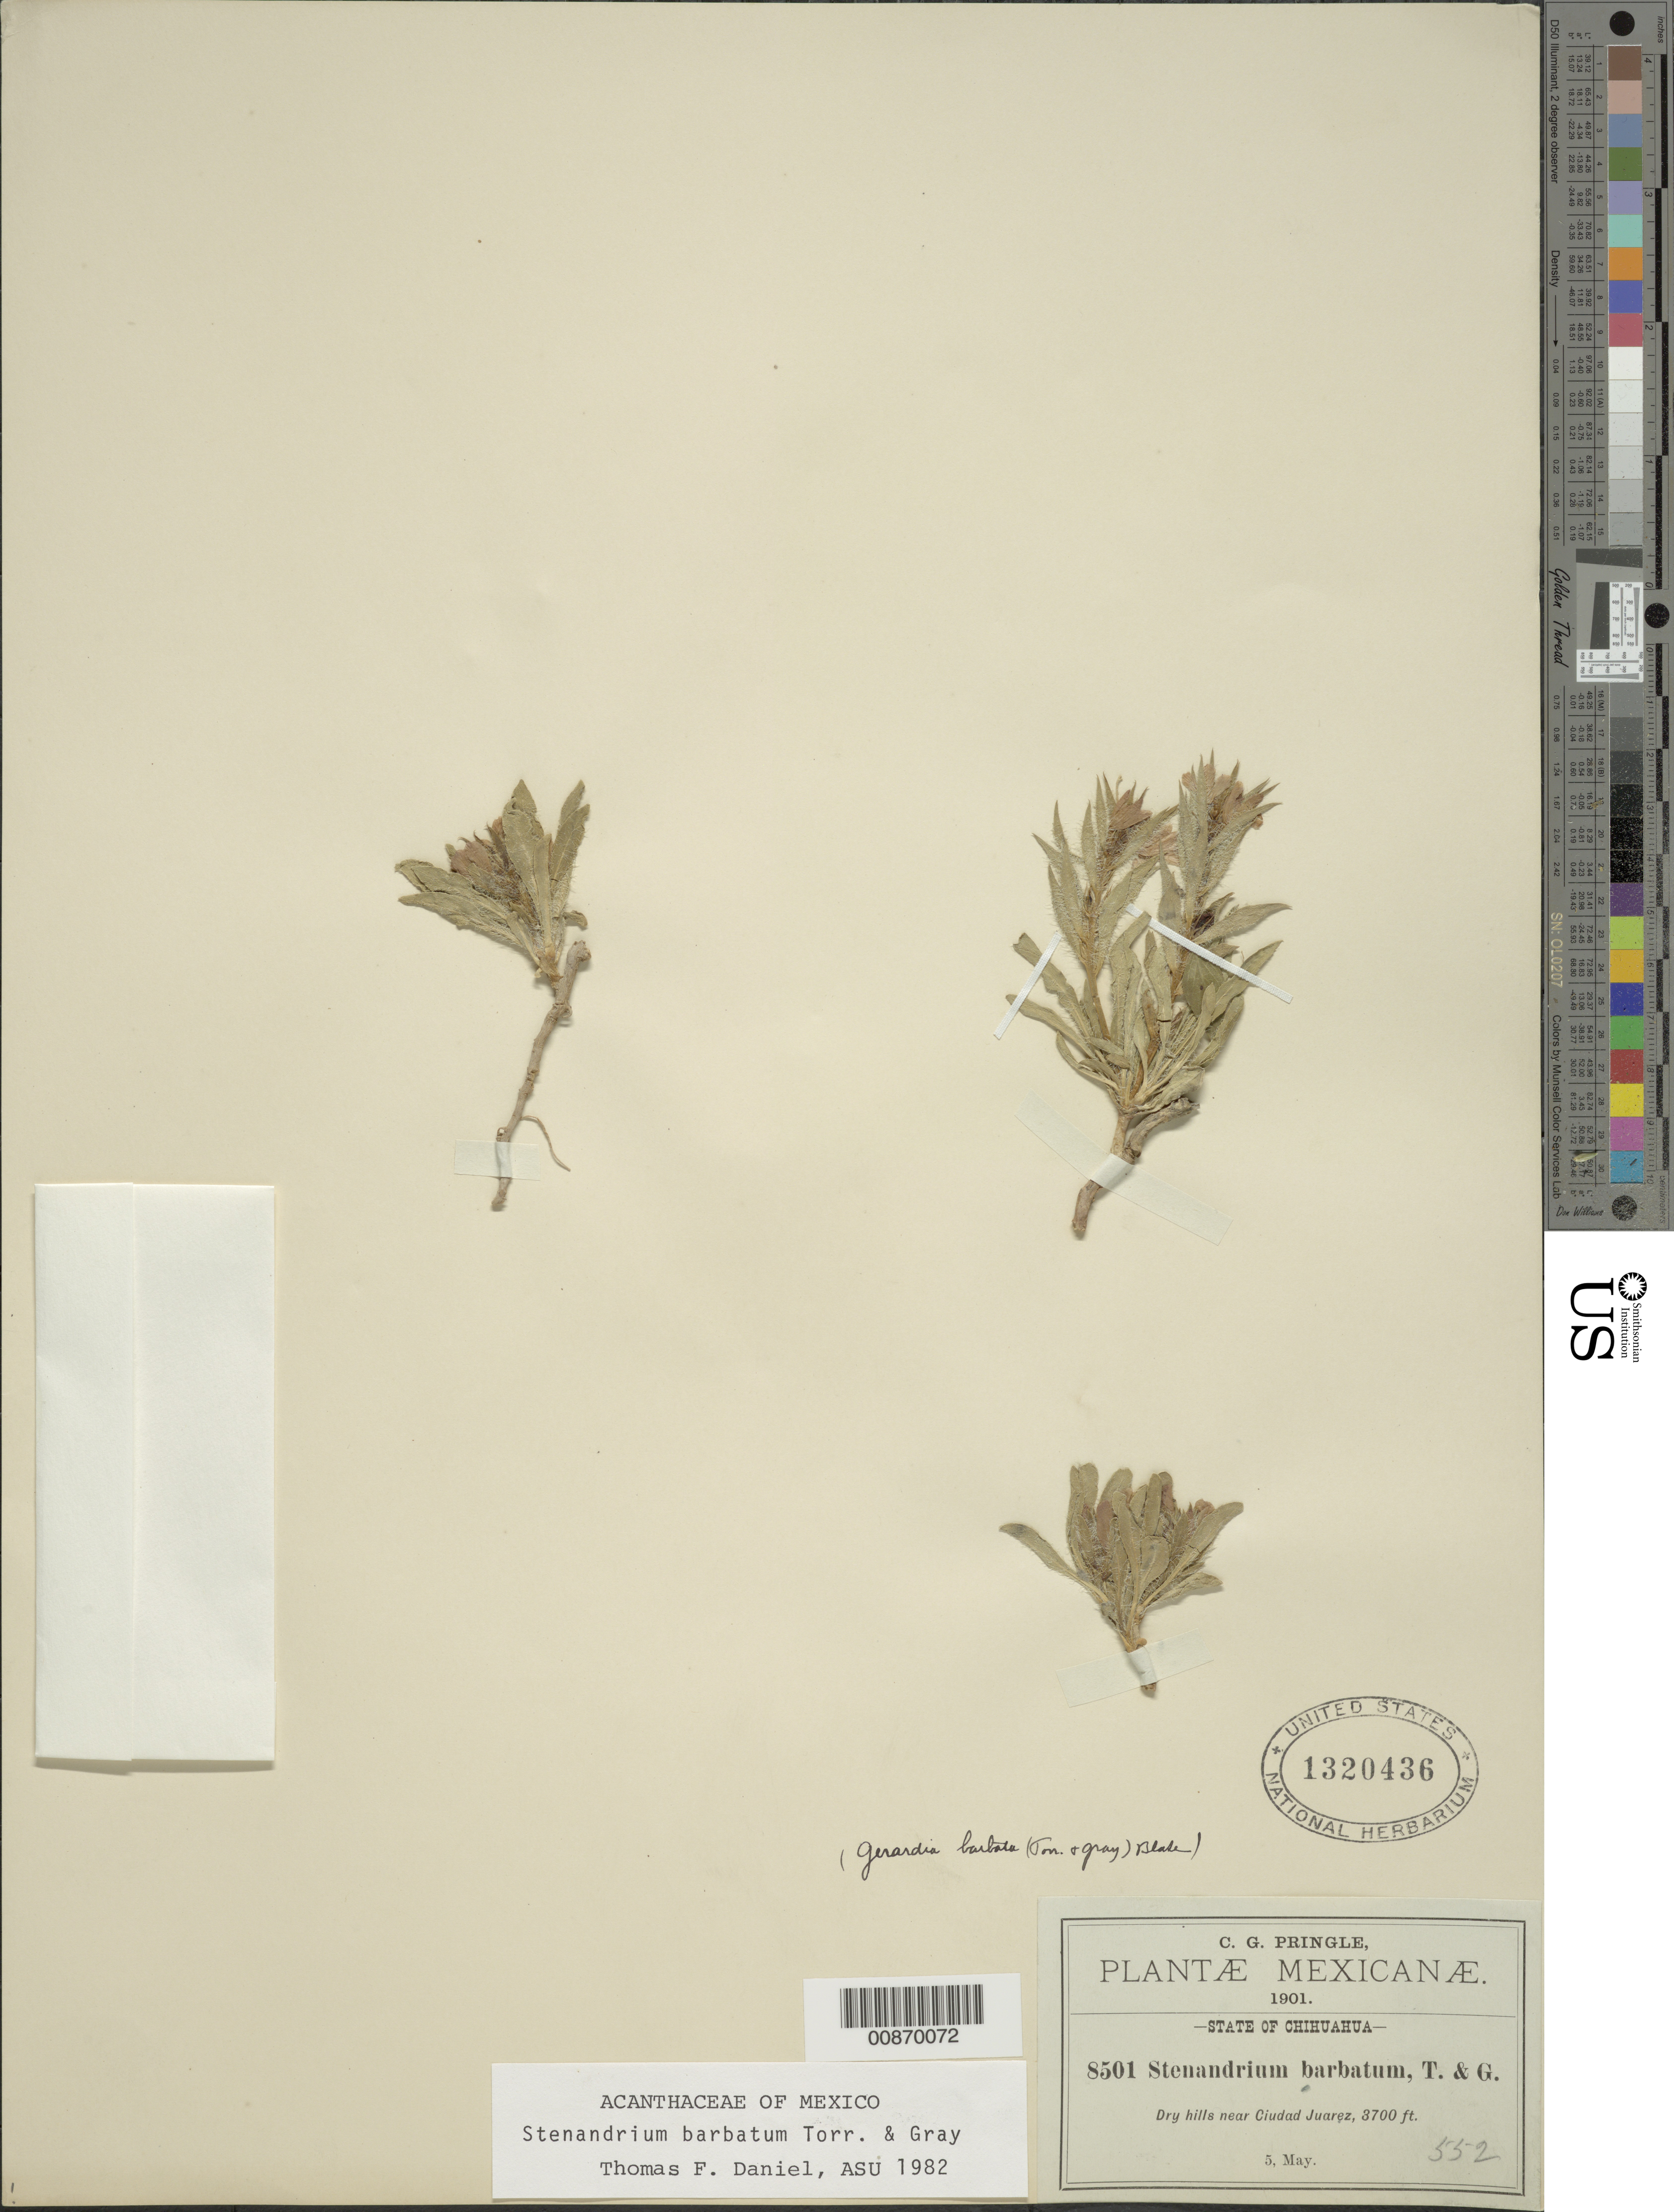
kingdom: Plantae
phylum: Tracheophyta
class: Magnoliopsida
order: Lamiales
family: Acanthaceae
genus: Stenandrium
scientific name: Stenandrium barbatum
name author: Torr. & A. Gray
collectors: C. G. Pringle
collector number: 8501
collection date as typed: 05 May 1901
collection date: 1901-05-05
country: Mexico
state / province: Chihuahua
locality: Near Ciudad Juárez, Chihuahua.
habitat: Dry hills.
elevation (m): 1128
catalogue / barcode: US 1320436